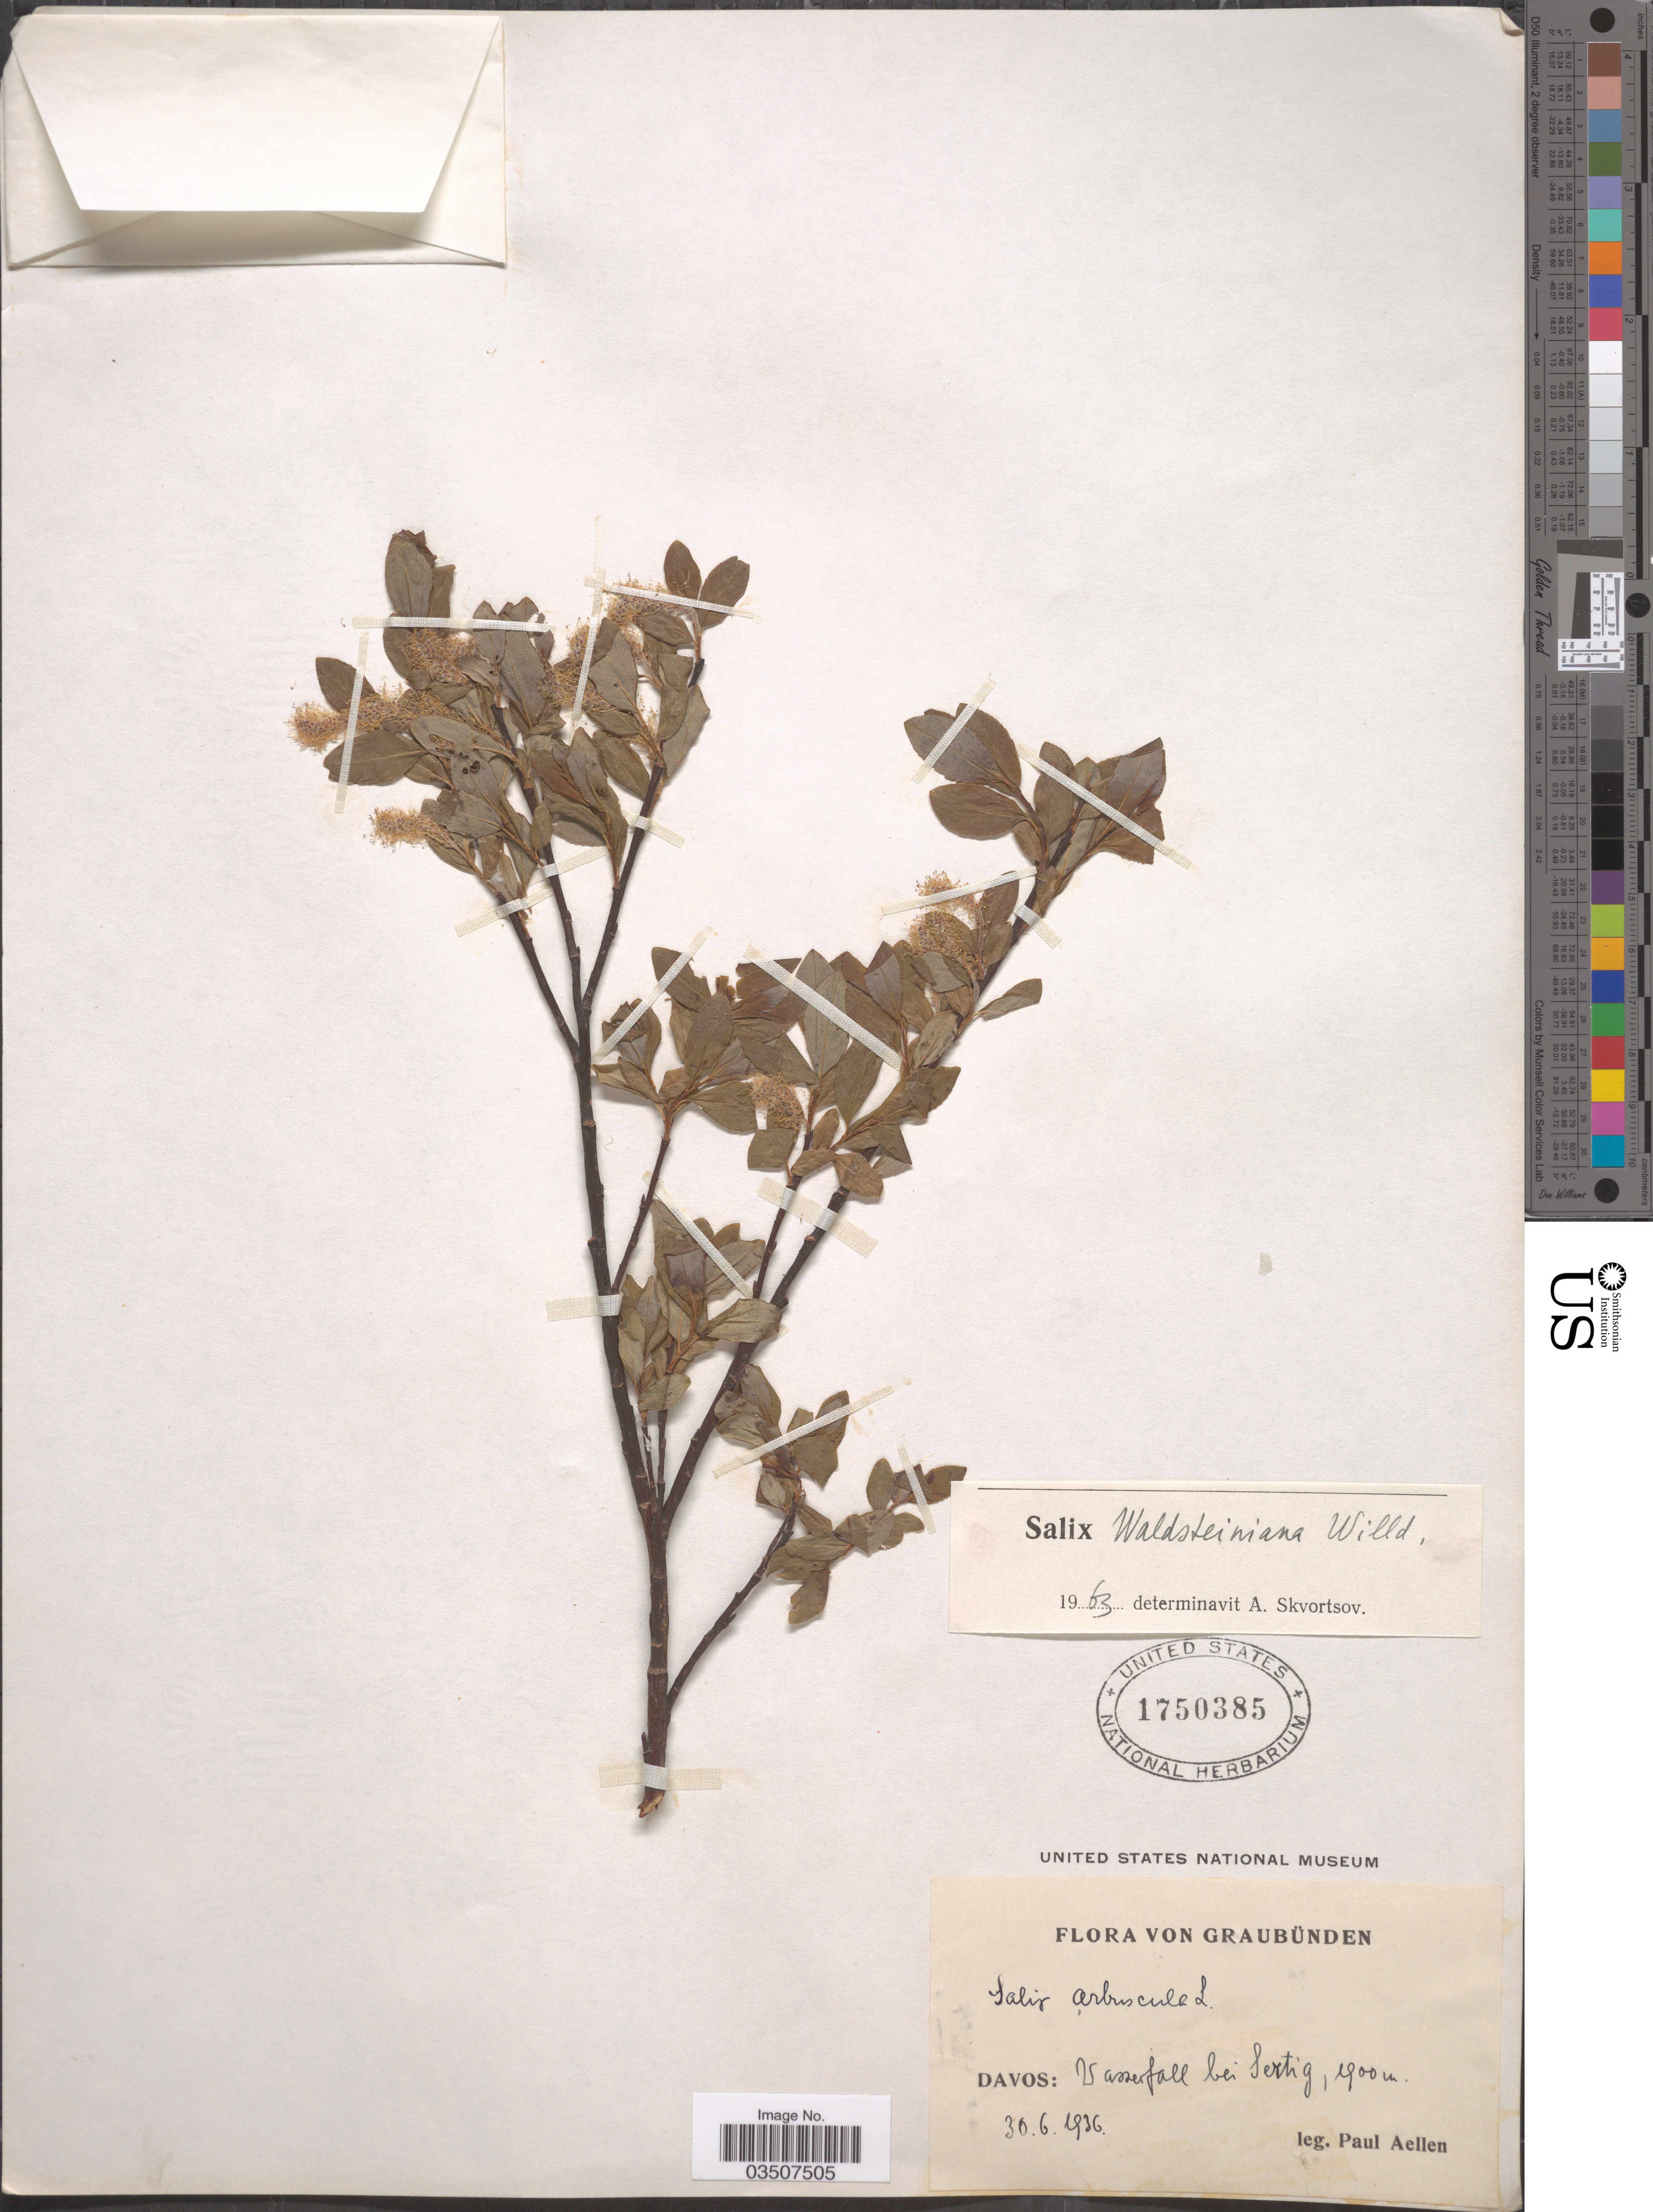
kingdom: Plantae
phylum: Tracheophyta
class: Magnoliopsida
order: Malpighiales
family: Salicaceae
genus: Salix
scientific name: Salix waldsteiniana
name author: Willd.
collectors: P. H. Allen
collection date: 1936-06-30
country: Switzerland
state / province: Graubunden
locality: Davos: Wasserfall bei Sertig.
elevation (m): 1900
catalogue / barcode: US 1750385